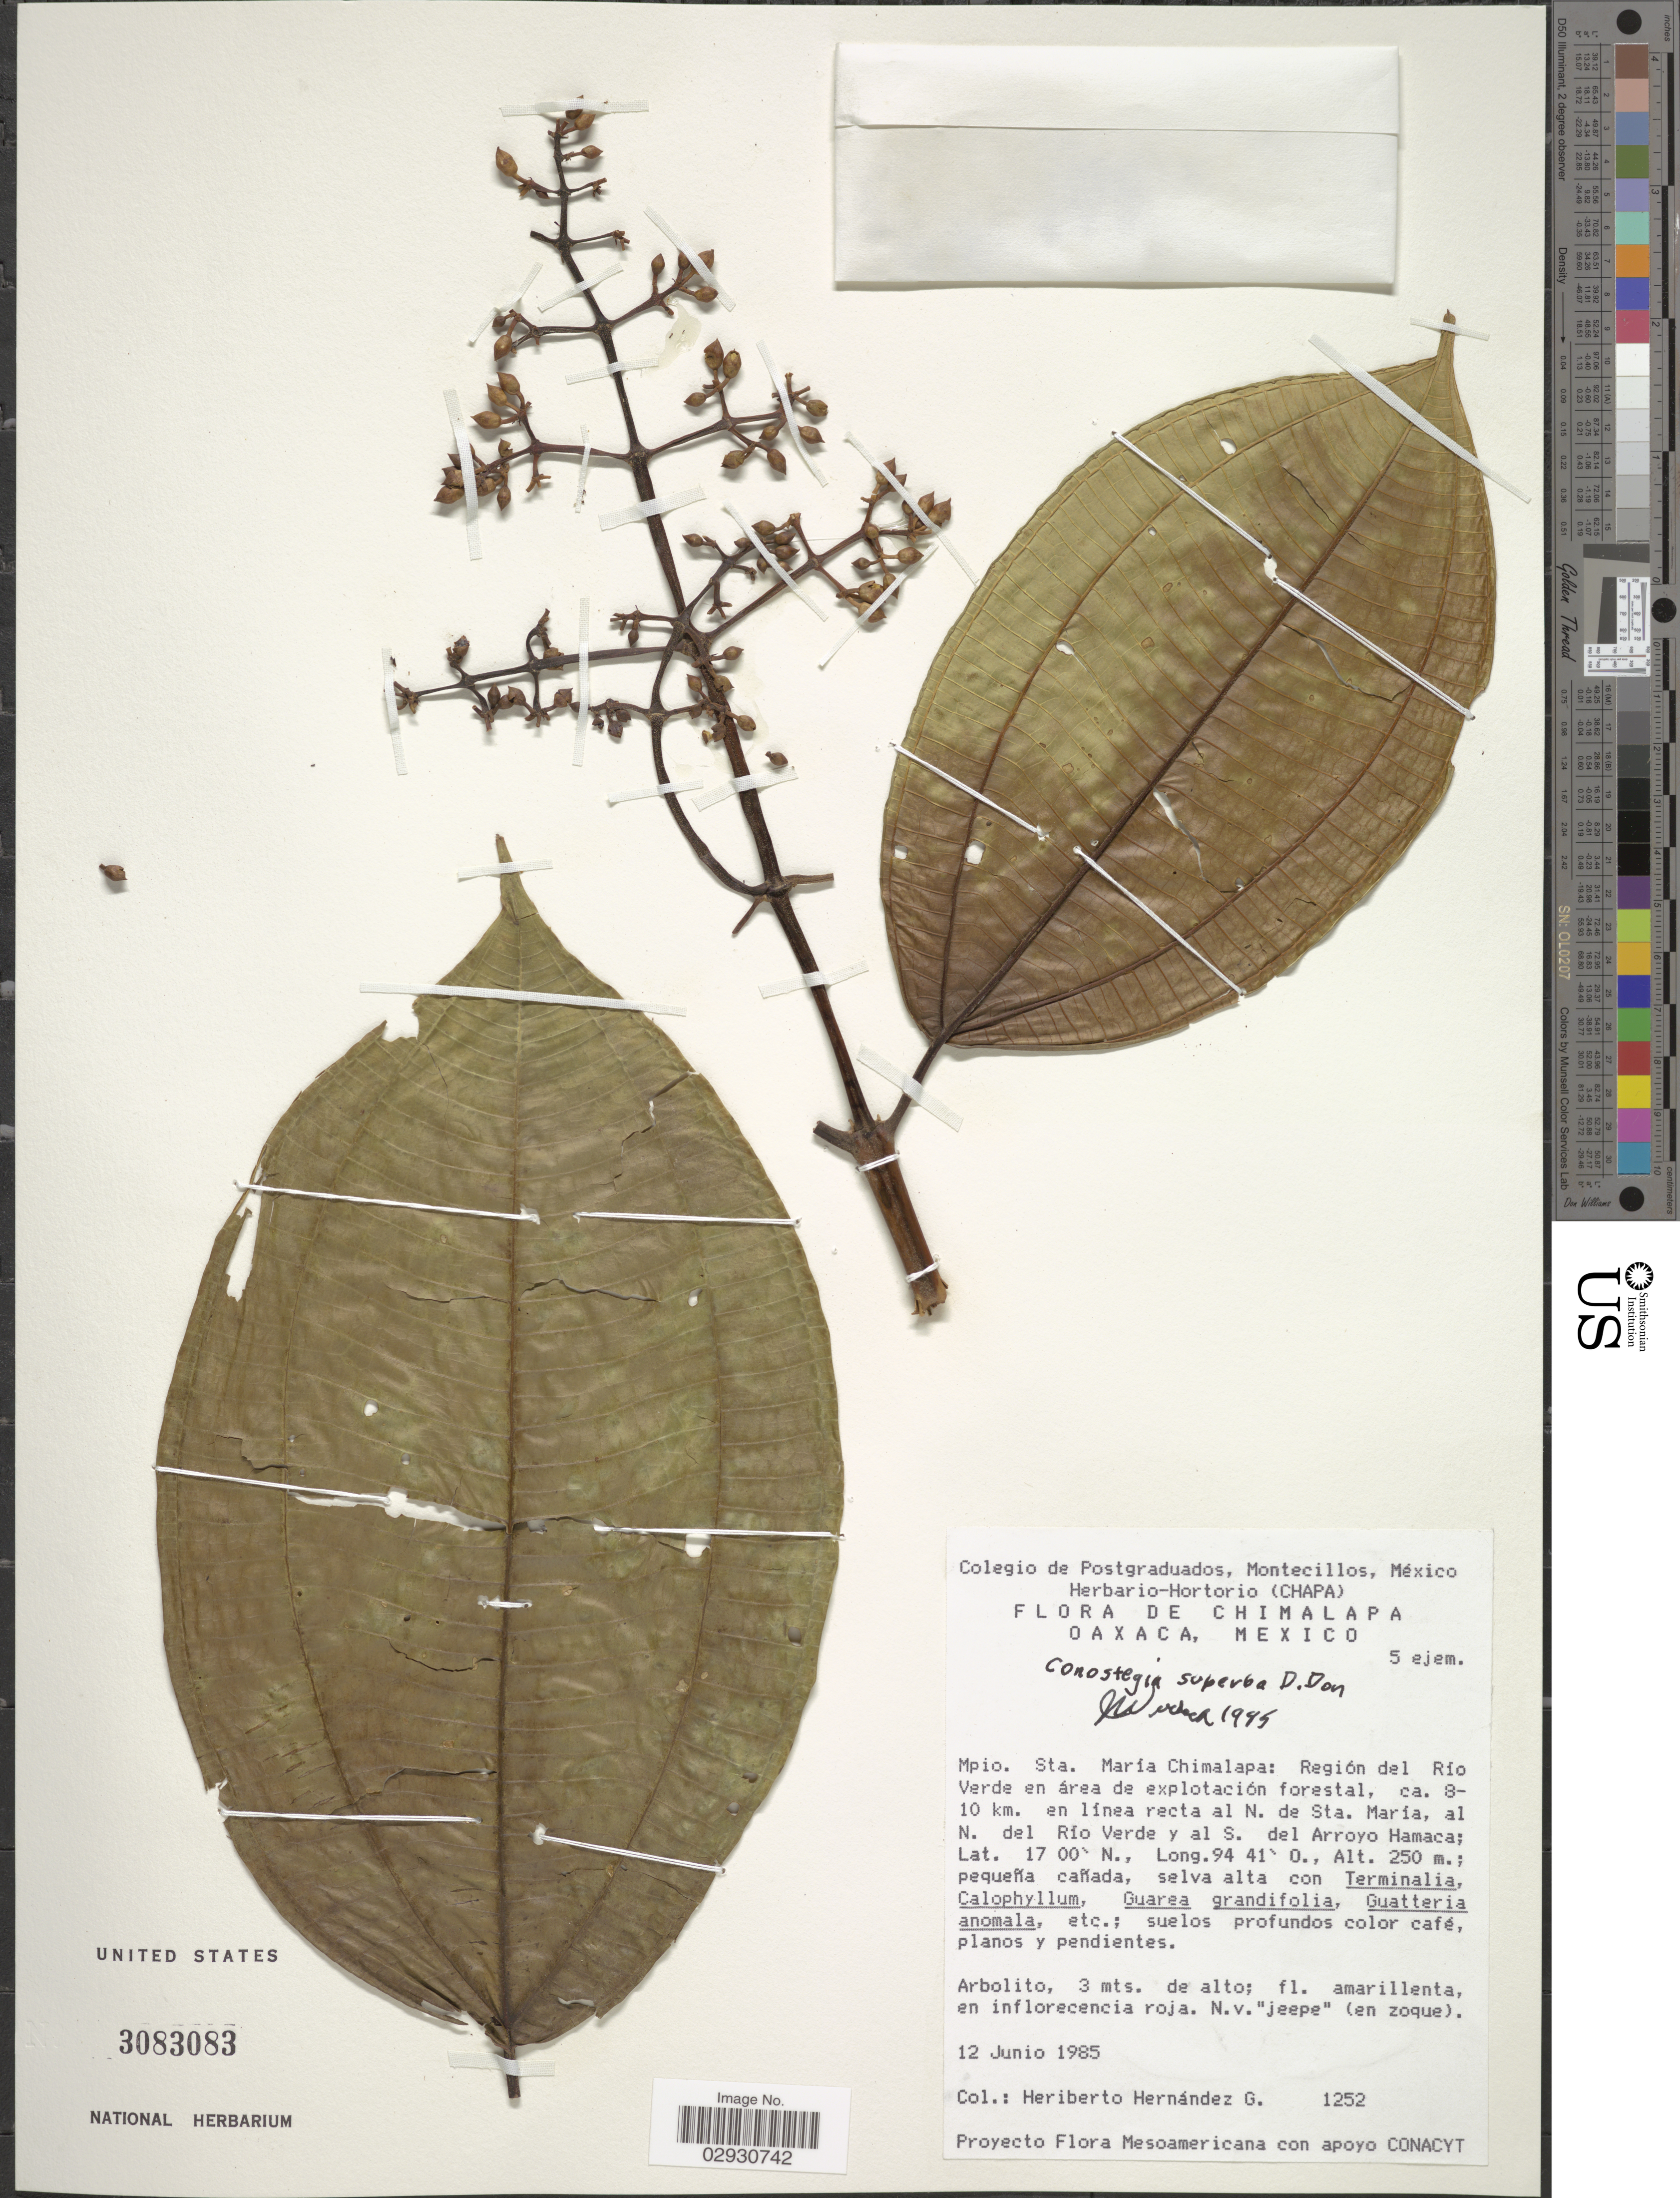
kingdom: Plantae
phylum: Tracheophyta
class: Magnoliopsida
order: Myrtales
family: Melastomataceae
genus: Conostegia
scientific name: Conostegia superba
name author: Naudin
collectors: H. Hernandez G.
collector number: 1252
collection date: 1985-06-12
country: Mexico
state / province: Oaxaca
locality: Chimalapa Oaxaca. Mpio. Sta. María Chimalapa: Región del Río Verde en área de explotación forestal, ca. 8-10 km. en línea recta al N. de Sta. María, al N. del Río Verde y al S. del Arroyo Hamaca.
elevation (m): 250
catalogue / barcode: US 3083083